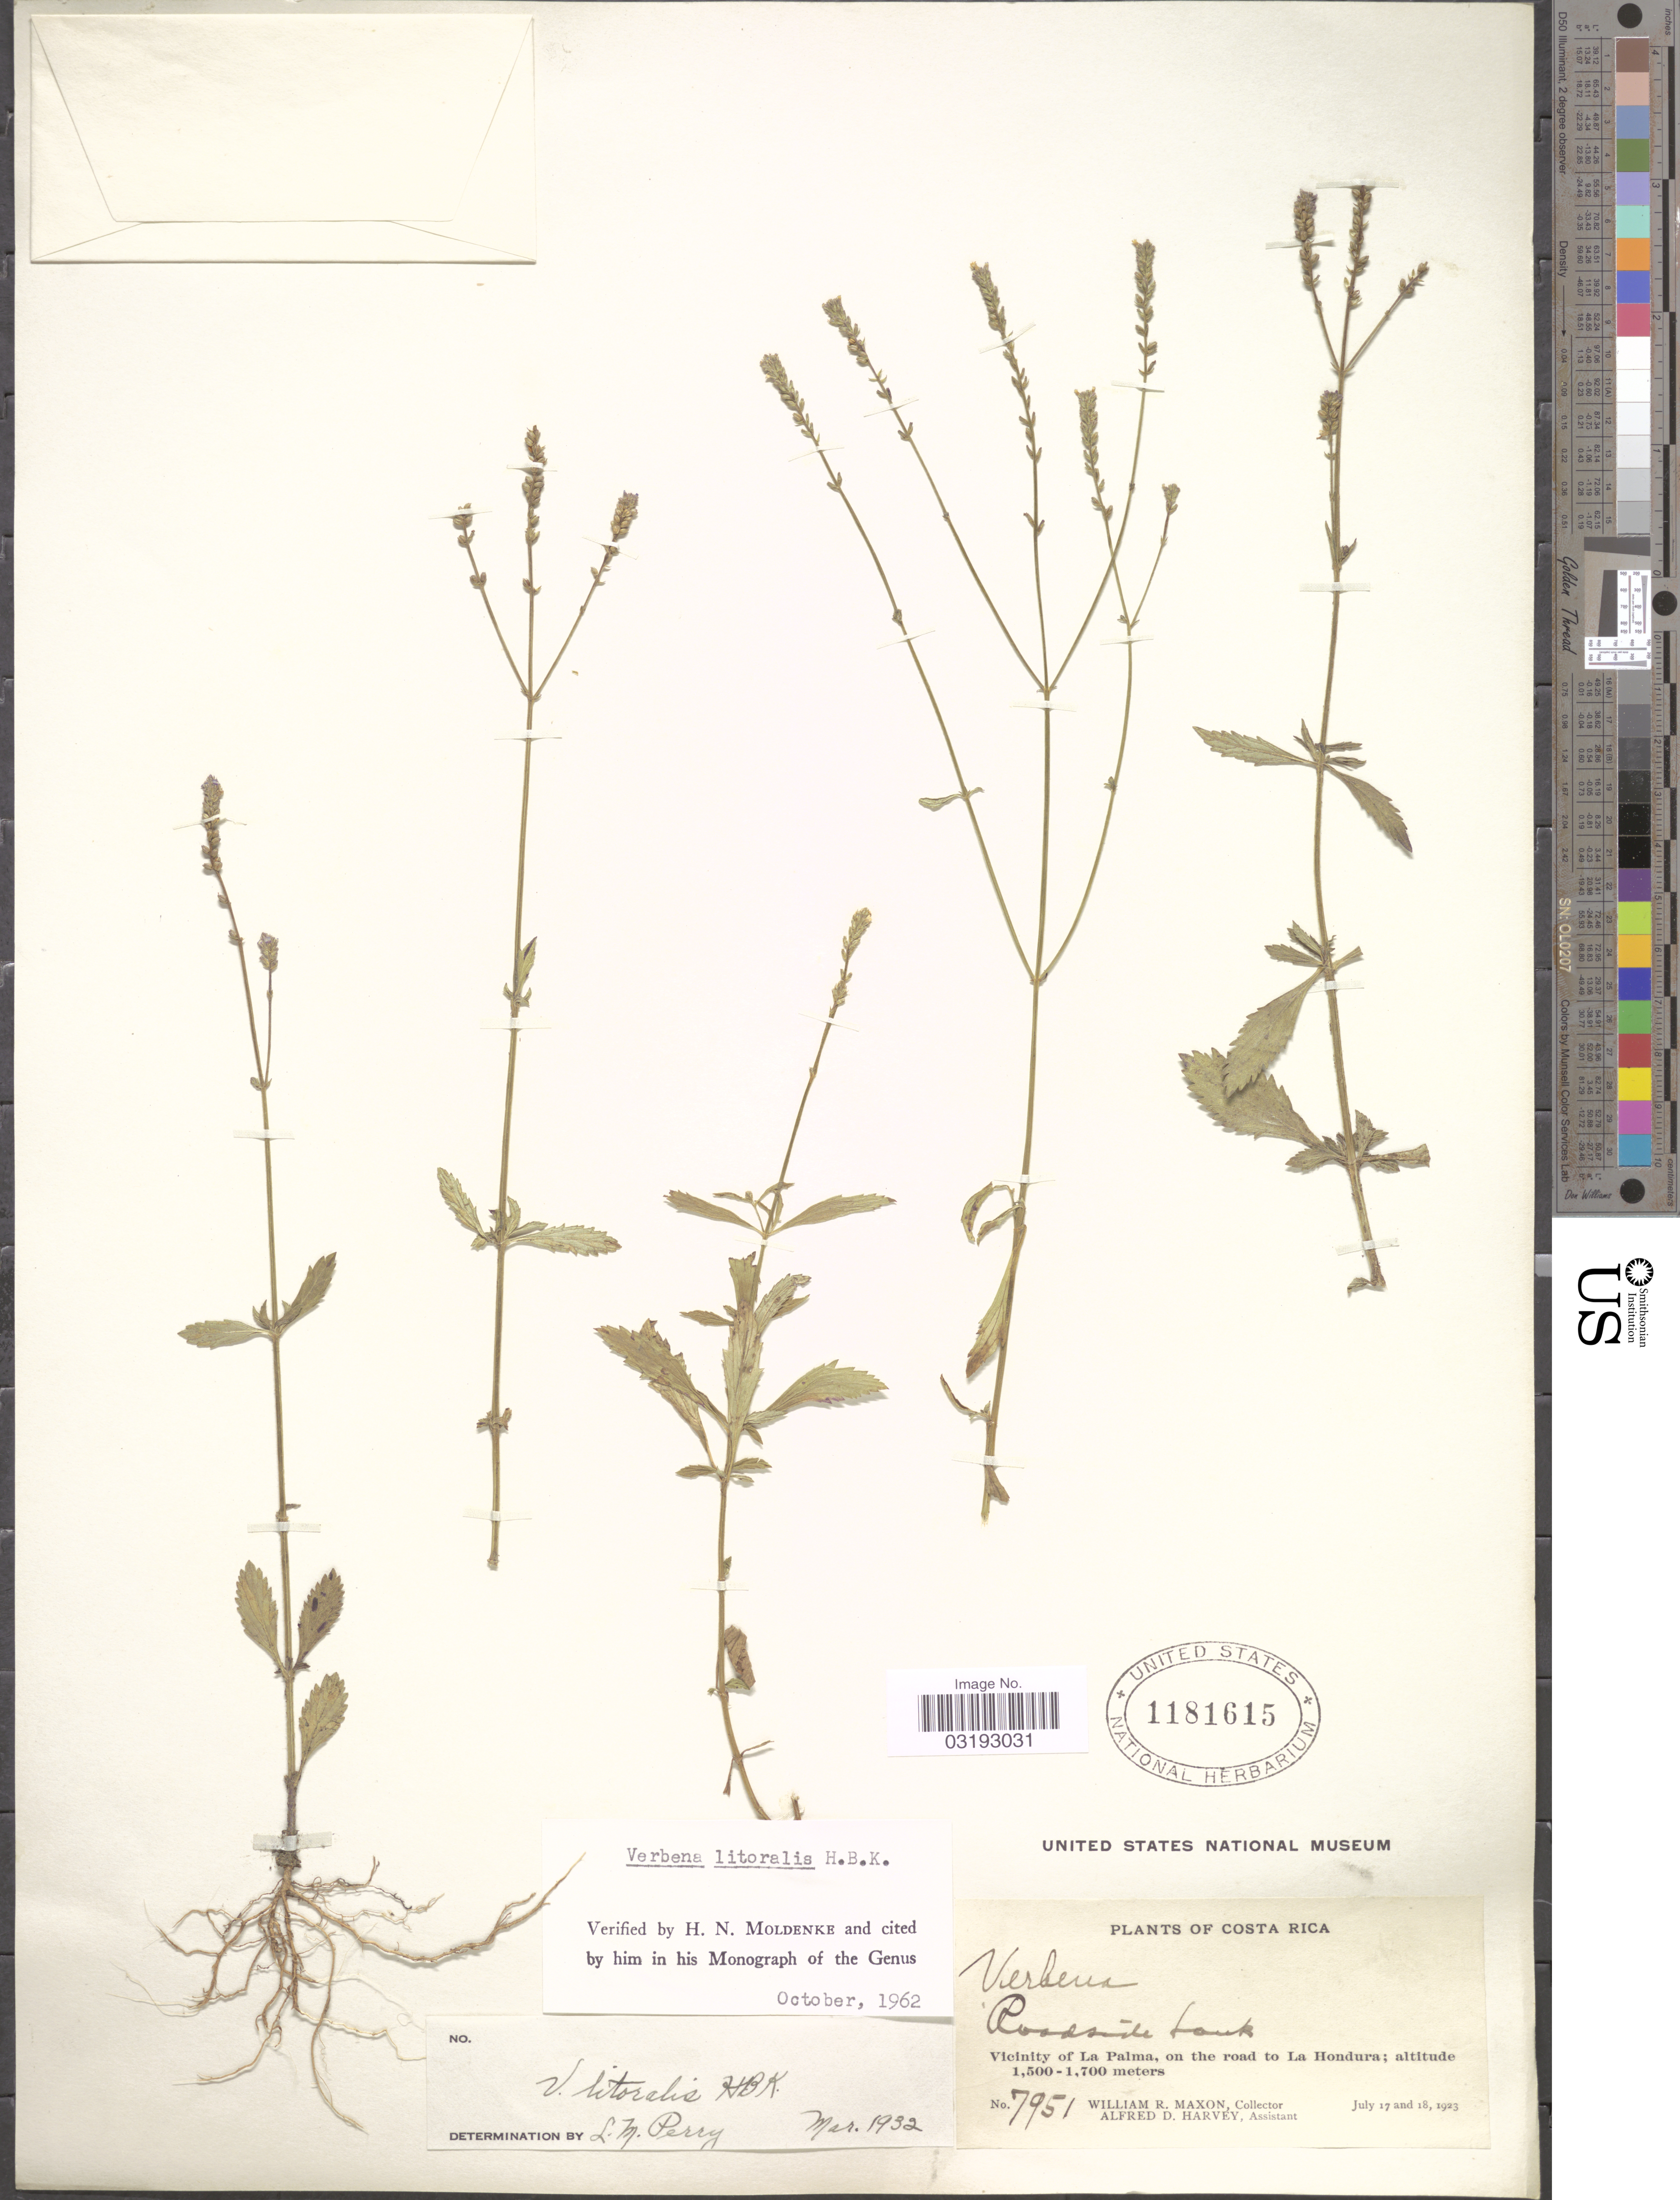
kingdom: Plantae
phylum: Tracheophyta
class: Magnoliopsida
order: Lamiales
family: Verbenaceae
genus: Verbena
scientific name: Verbena litoralis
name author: Kunth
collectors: W. R. Maxon & A. D. Harvey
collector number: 7951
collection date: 1923-07-17/1923-07-18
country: Costa Rica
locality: Vicinity of La Palma, on the road to La Hondura.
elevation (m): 1500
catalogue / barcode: US 1181615